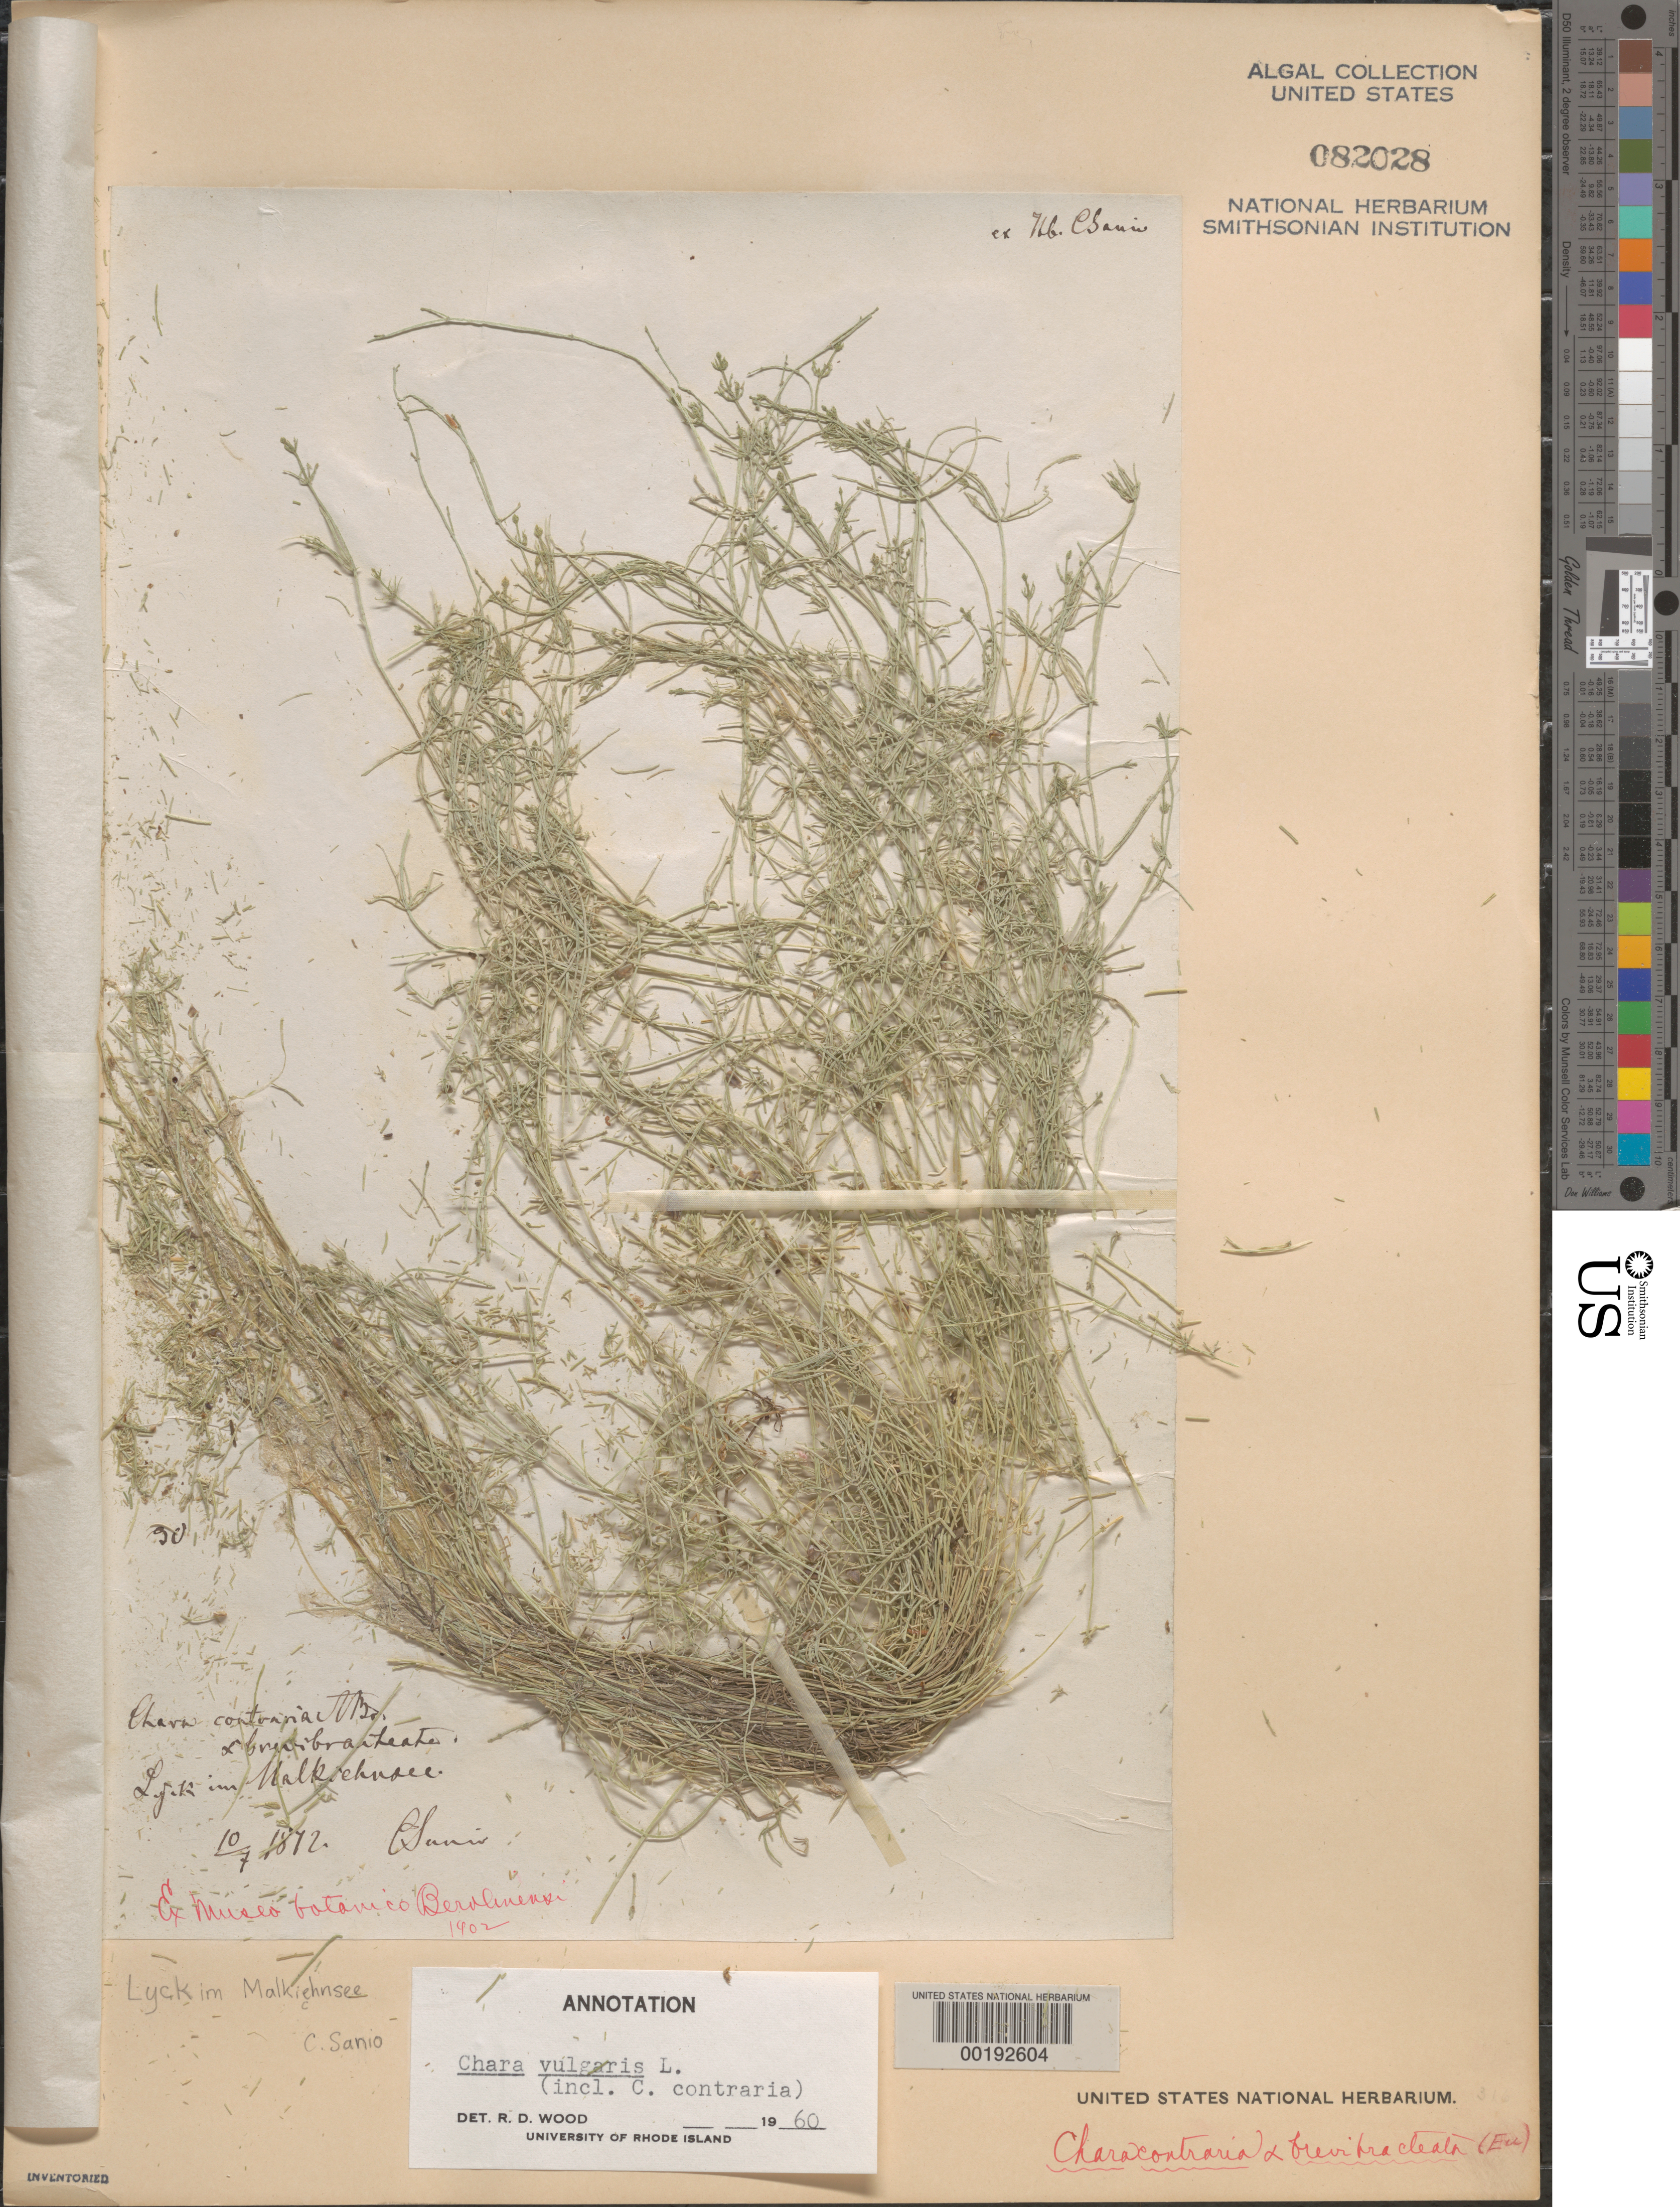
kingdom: Plantae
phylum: Charophyta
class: Charophyceae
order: Charales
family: Characeae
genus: Chara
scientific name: Chara vulgaris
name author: L.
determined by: Wood, R. D.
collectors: C. Sanio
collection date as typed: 10 Jul 1872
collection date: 1872-07-10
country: Poland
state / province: Warminsko-Mazurskie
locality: Elk (lyck), malkiehnsee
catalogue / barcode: US 82028